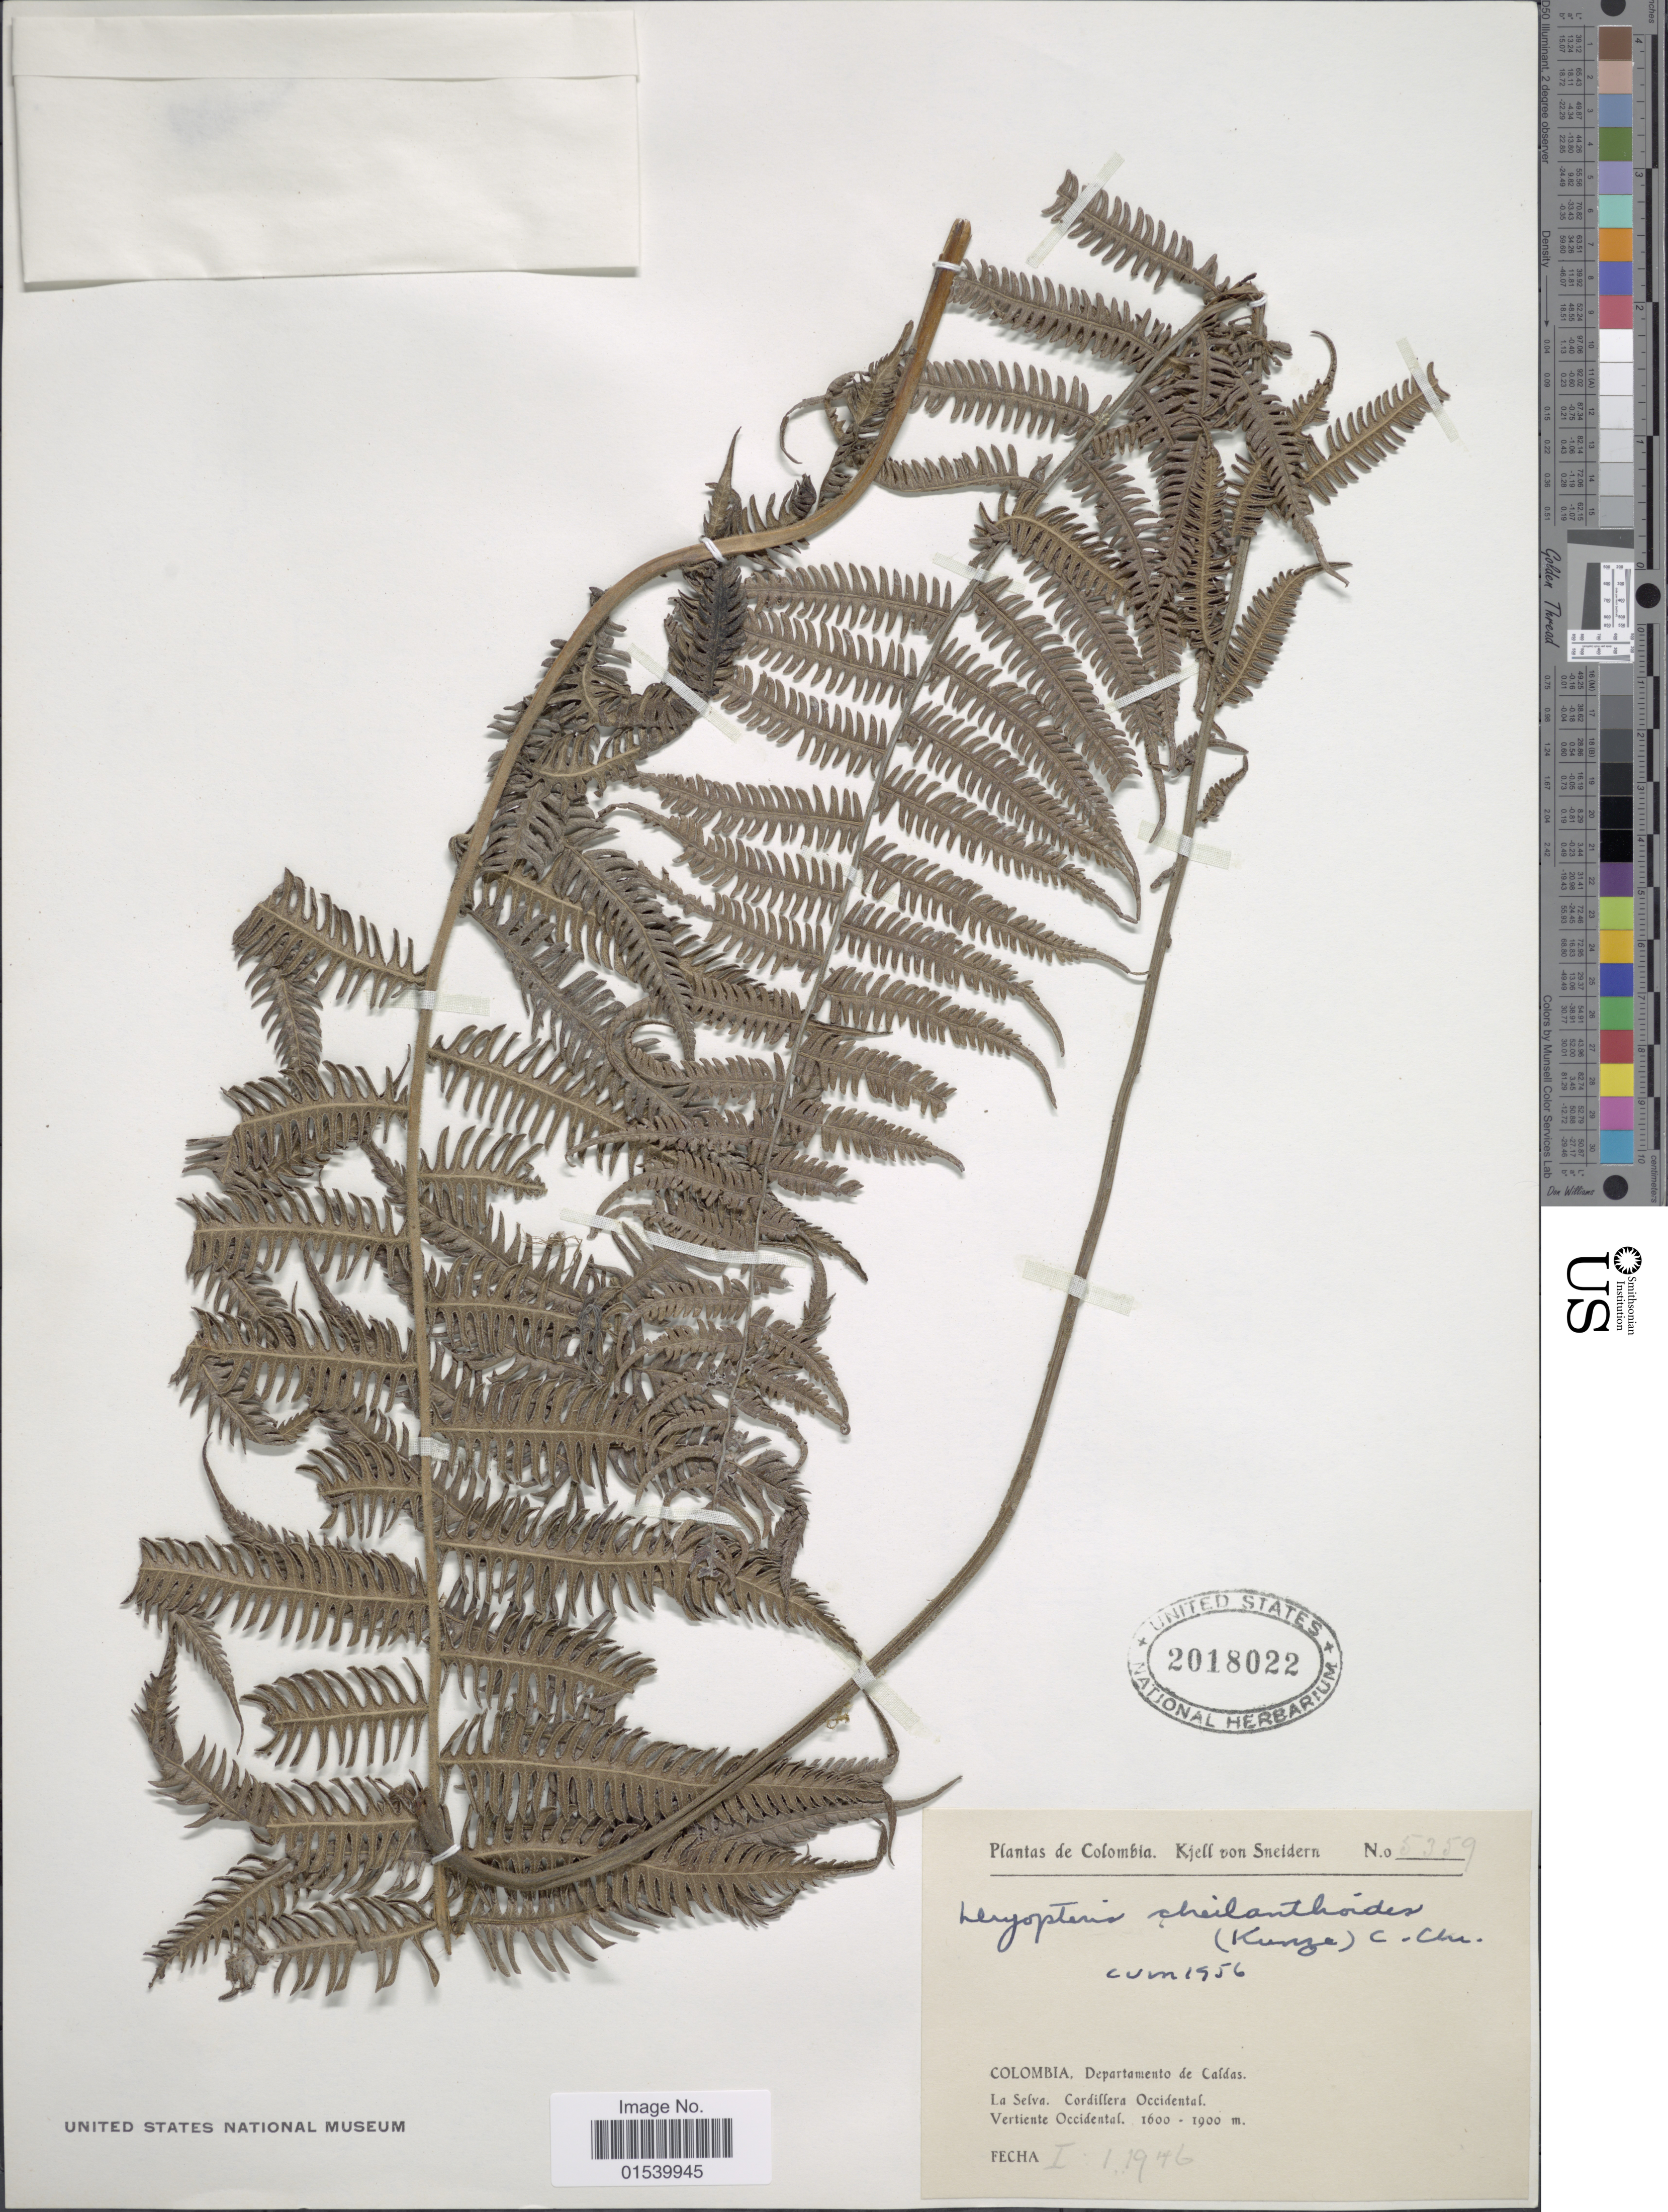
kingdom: Plantae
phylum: Tracheophyta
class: Polypodiopsida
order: Polypodiales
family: Thelypteridaceae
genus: Amauropelta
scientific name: Amauropelta cheilanthoides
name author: (Kunze) Á. Löve & D. Löve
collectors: K. von Sneidern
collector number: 5359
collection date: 1946-01-01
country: Colombia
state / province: Caldas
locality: Departamento de Caldas. La Selva. Cordillera Occidental. Vertiente Occidental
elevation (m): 1600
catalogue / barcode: US 2018022